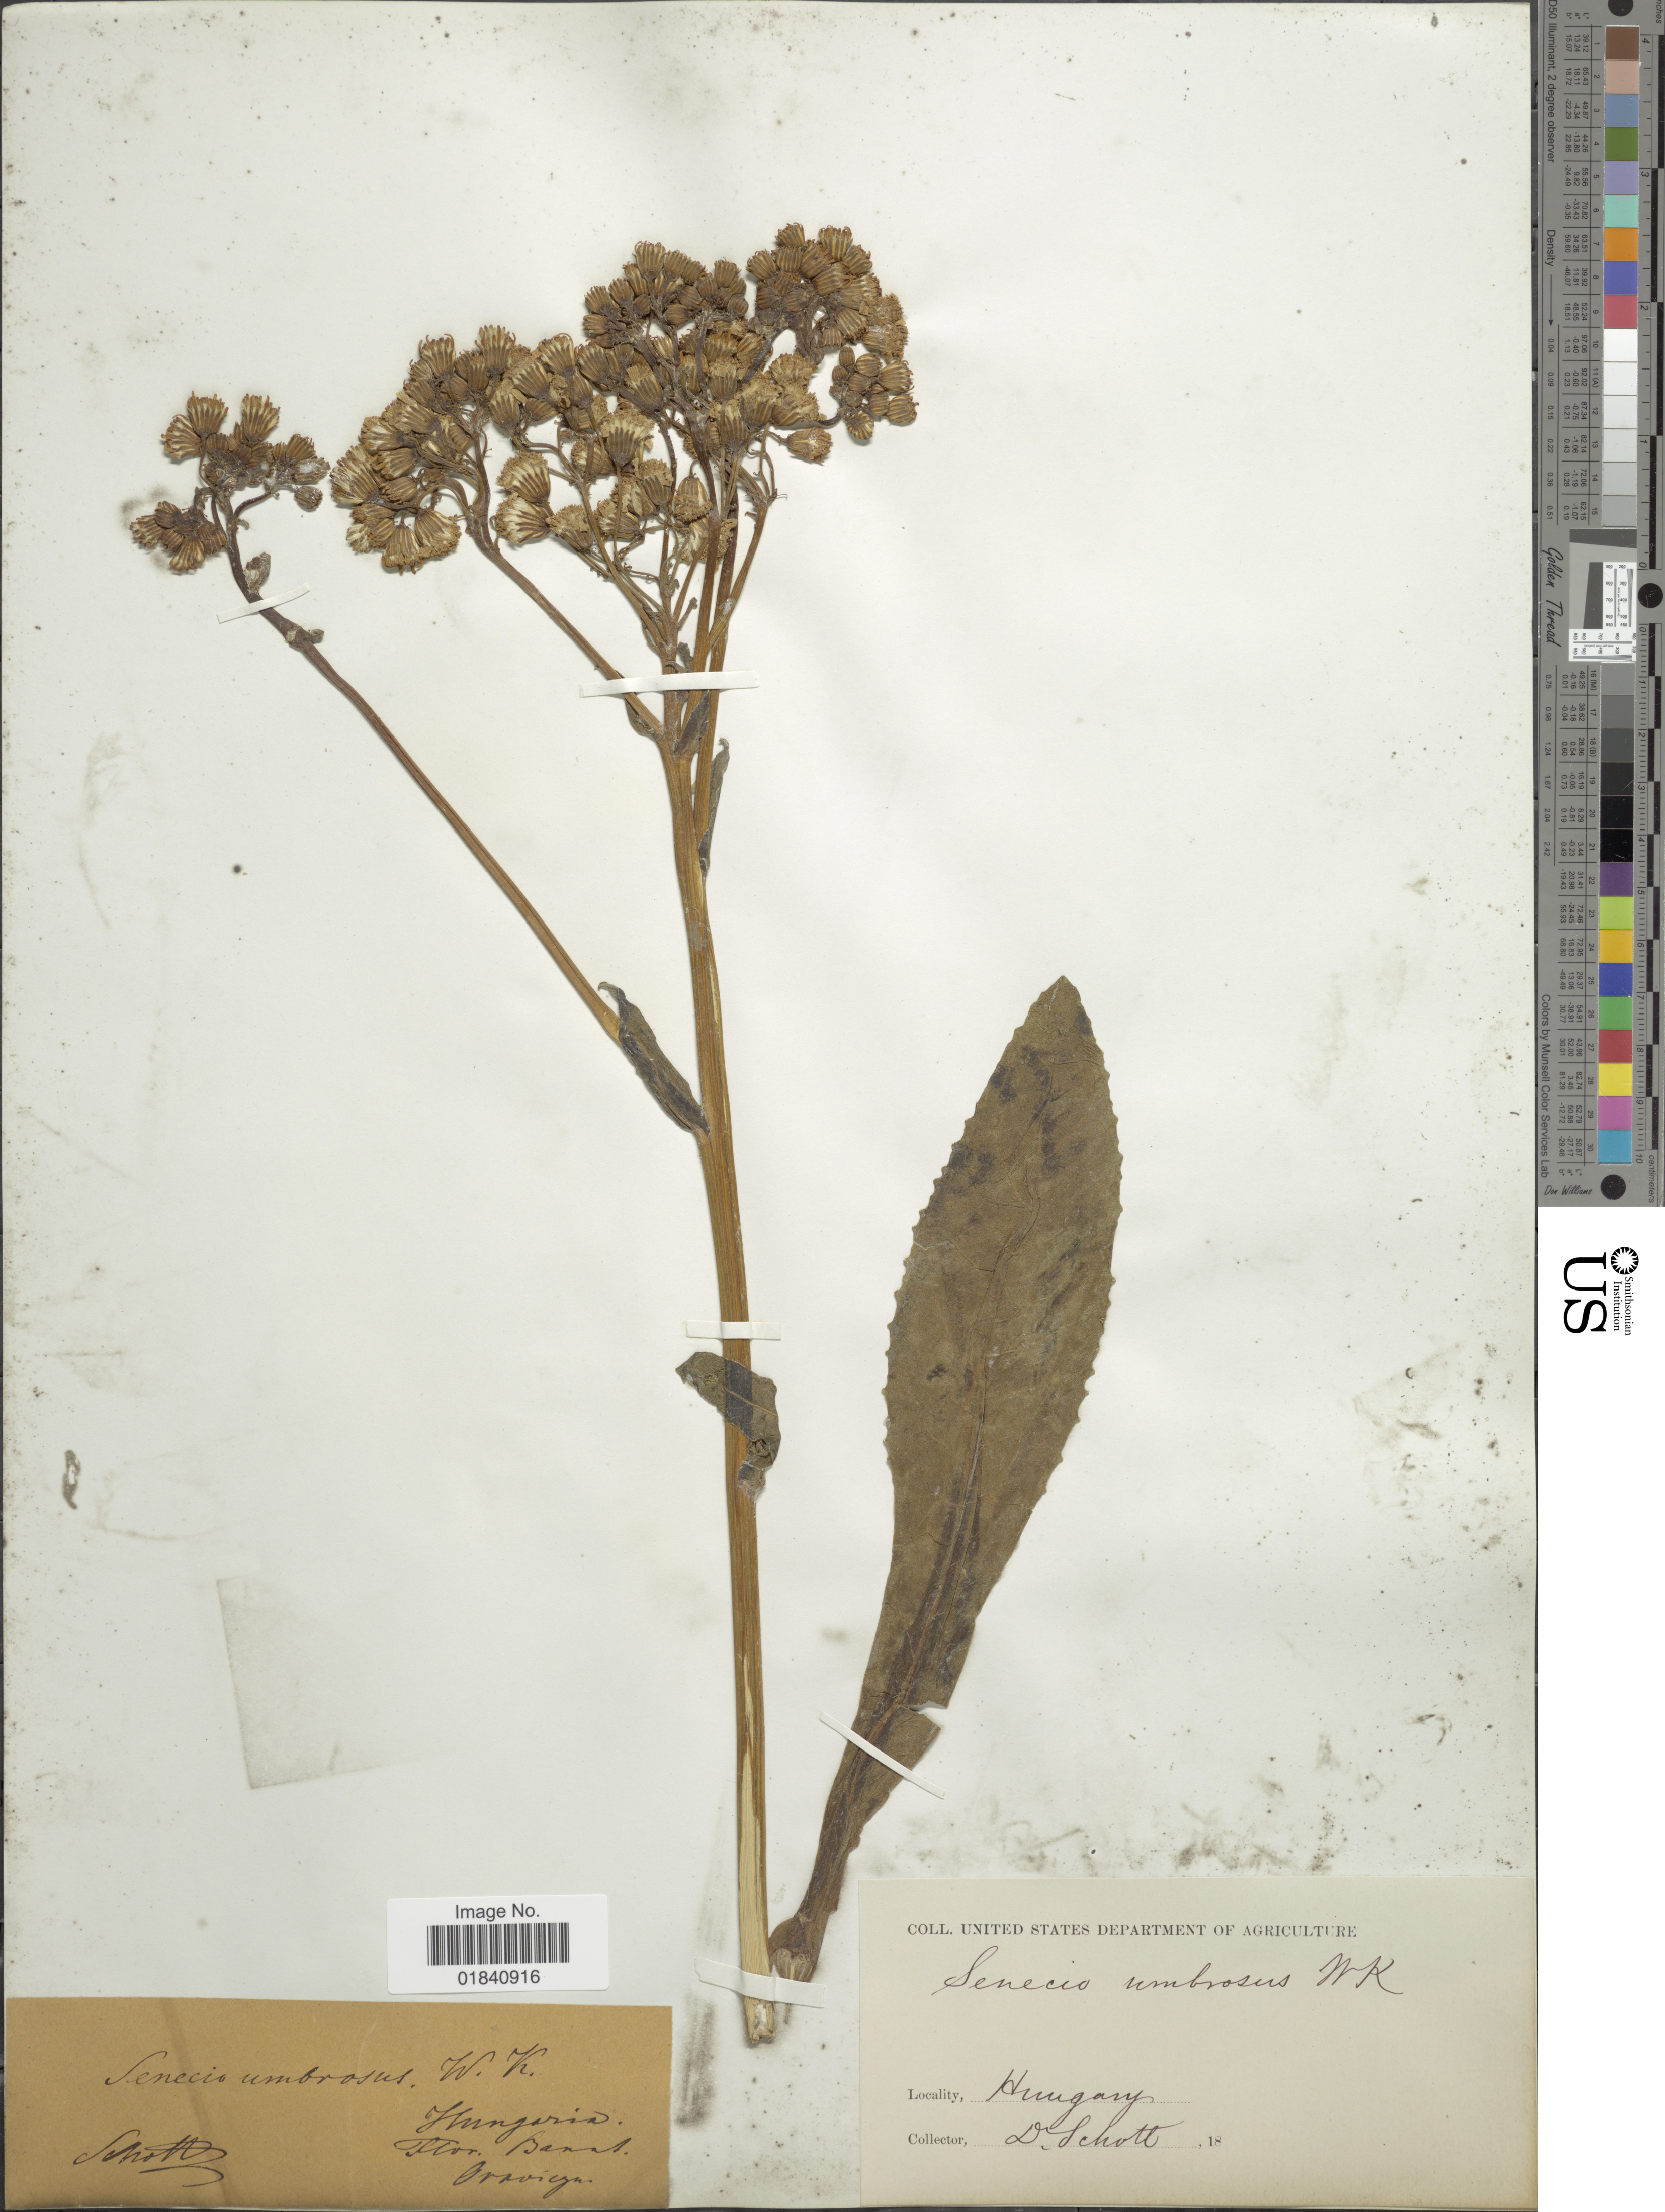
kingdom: Plantae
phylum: Tracheophyta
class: Magnoliopsida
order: Asterales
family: Asteraceae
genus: Senecio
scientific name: Senecio umbrosus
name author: Bess.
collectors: Schott, --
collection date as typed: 18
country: Romania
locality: Flor. Banat, Oravicza